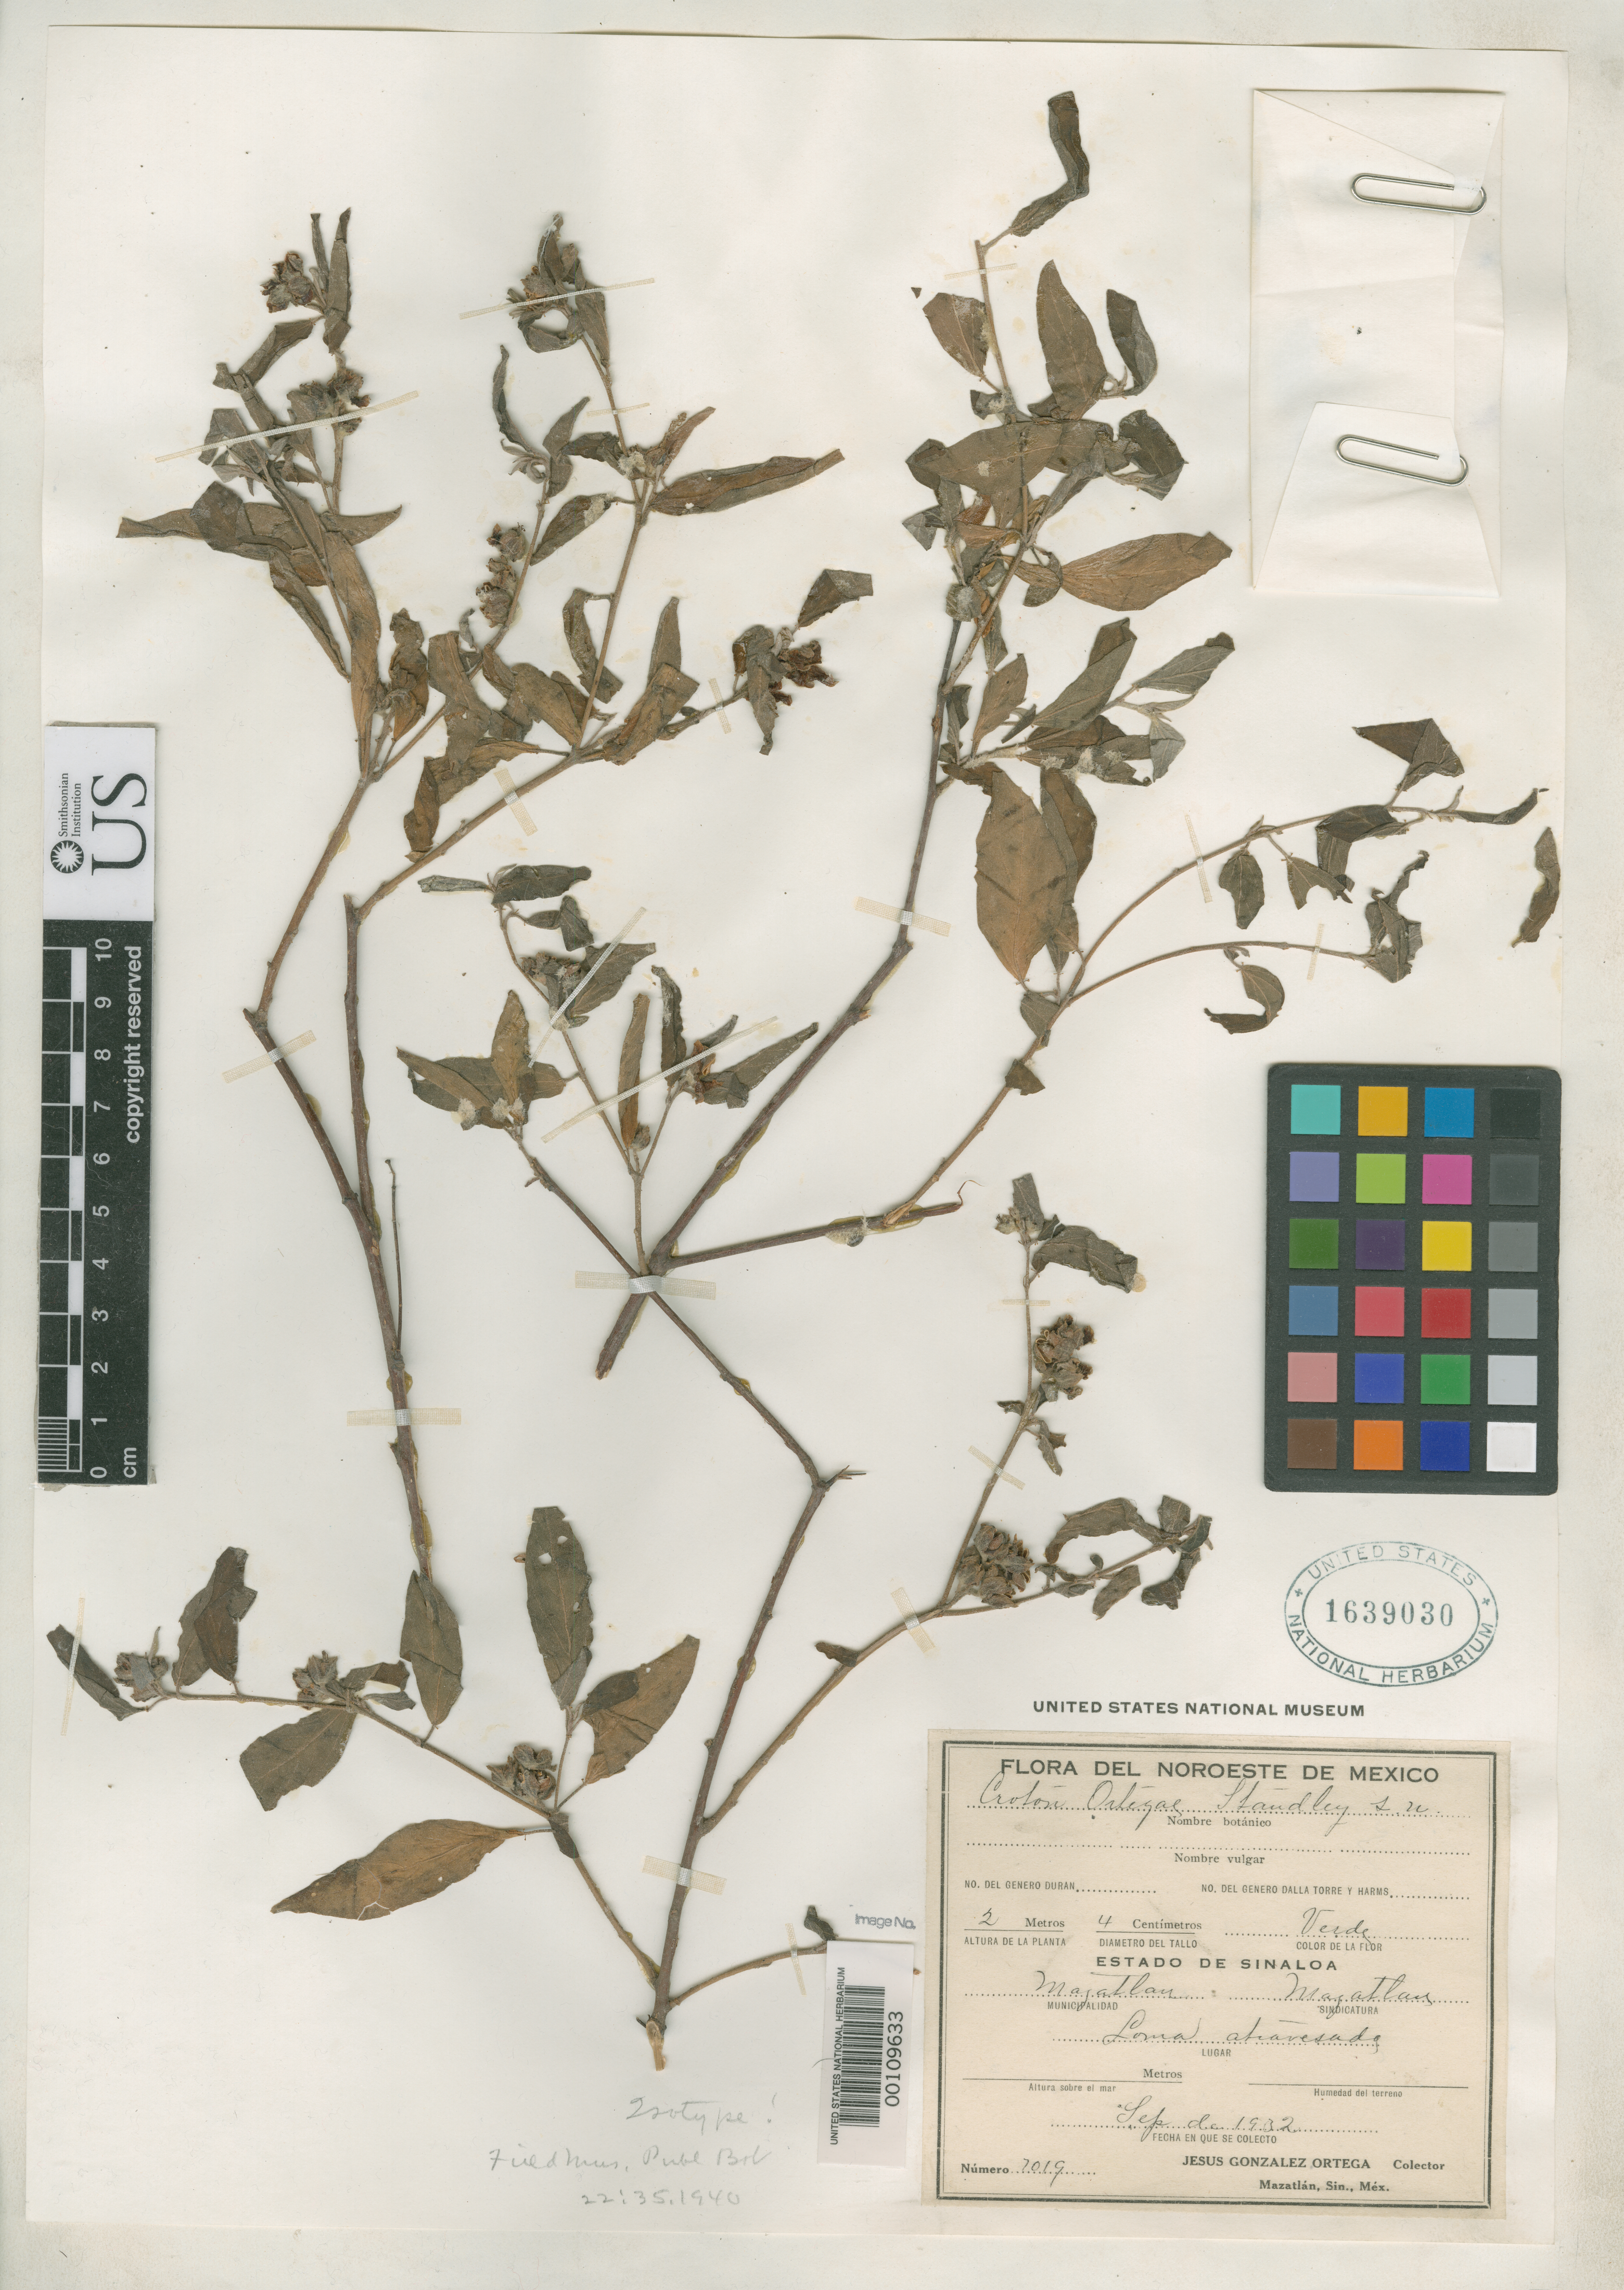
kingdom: Plantae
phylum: Tracheophyta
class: Magnoliopsida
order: Malpighiales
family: Euphorbiaceae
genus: Croton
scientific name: Croton ortegae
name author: Standl.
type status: Isotype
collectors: J. Ortega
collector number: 7019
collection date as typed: Sep 1923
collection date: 1923-09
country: Mexico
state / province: Sinaloa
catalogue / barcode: US 1639030